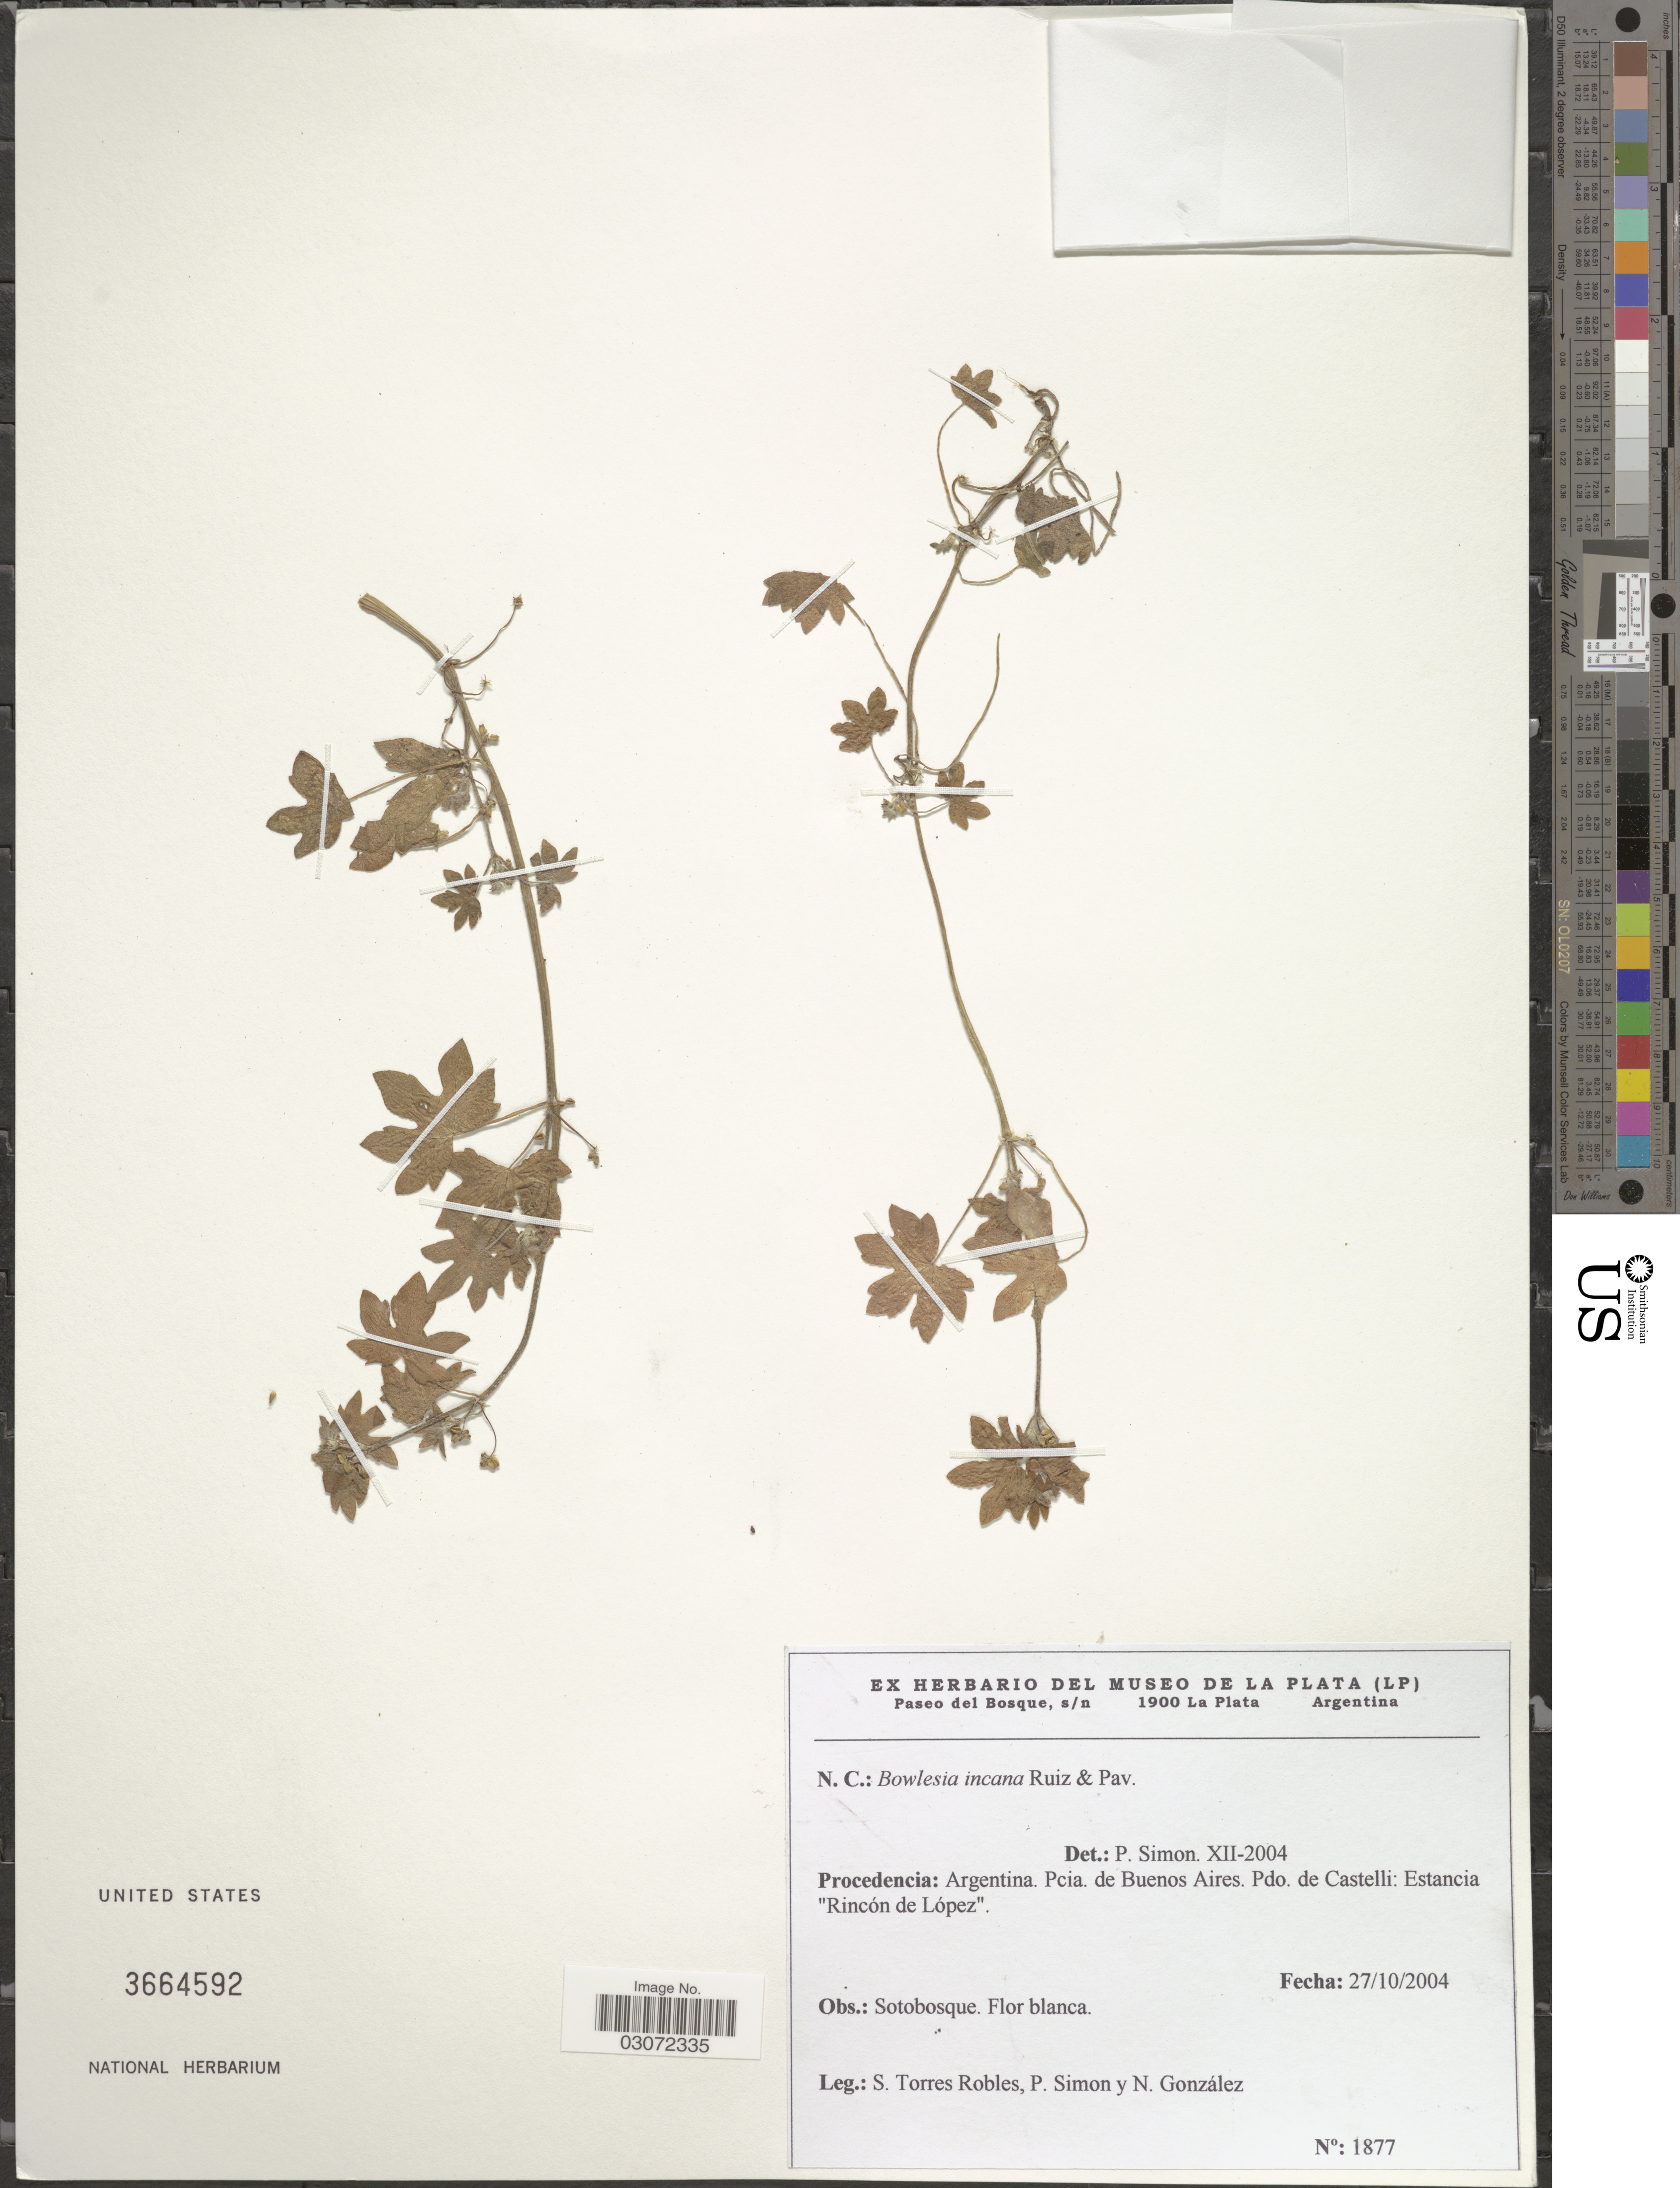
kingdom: Plantae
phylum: Tracheophyta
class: Magnoliopsida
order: Apiales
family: Apiaceae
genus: Bowlesia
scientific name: Bowlesia incana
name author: Ruiz & Pav.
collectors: S. Torres Robles, P. Simon & N. Gonzalez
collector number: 1877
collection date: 2004-10-27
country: Argentina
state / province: Buenos Aires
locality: Pcia. de Buenos Aires. Pdo. de Castelli: Estancia "Rincón de López".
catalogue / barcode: US 3664592